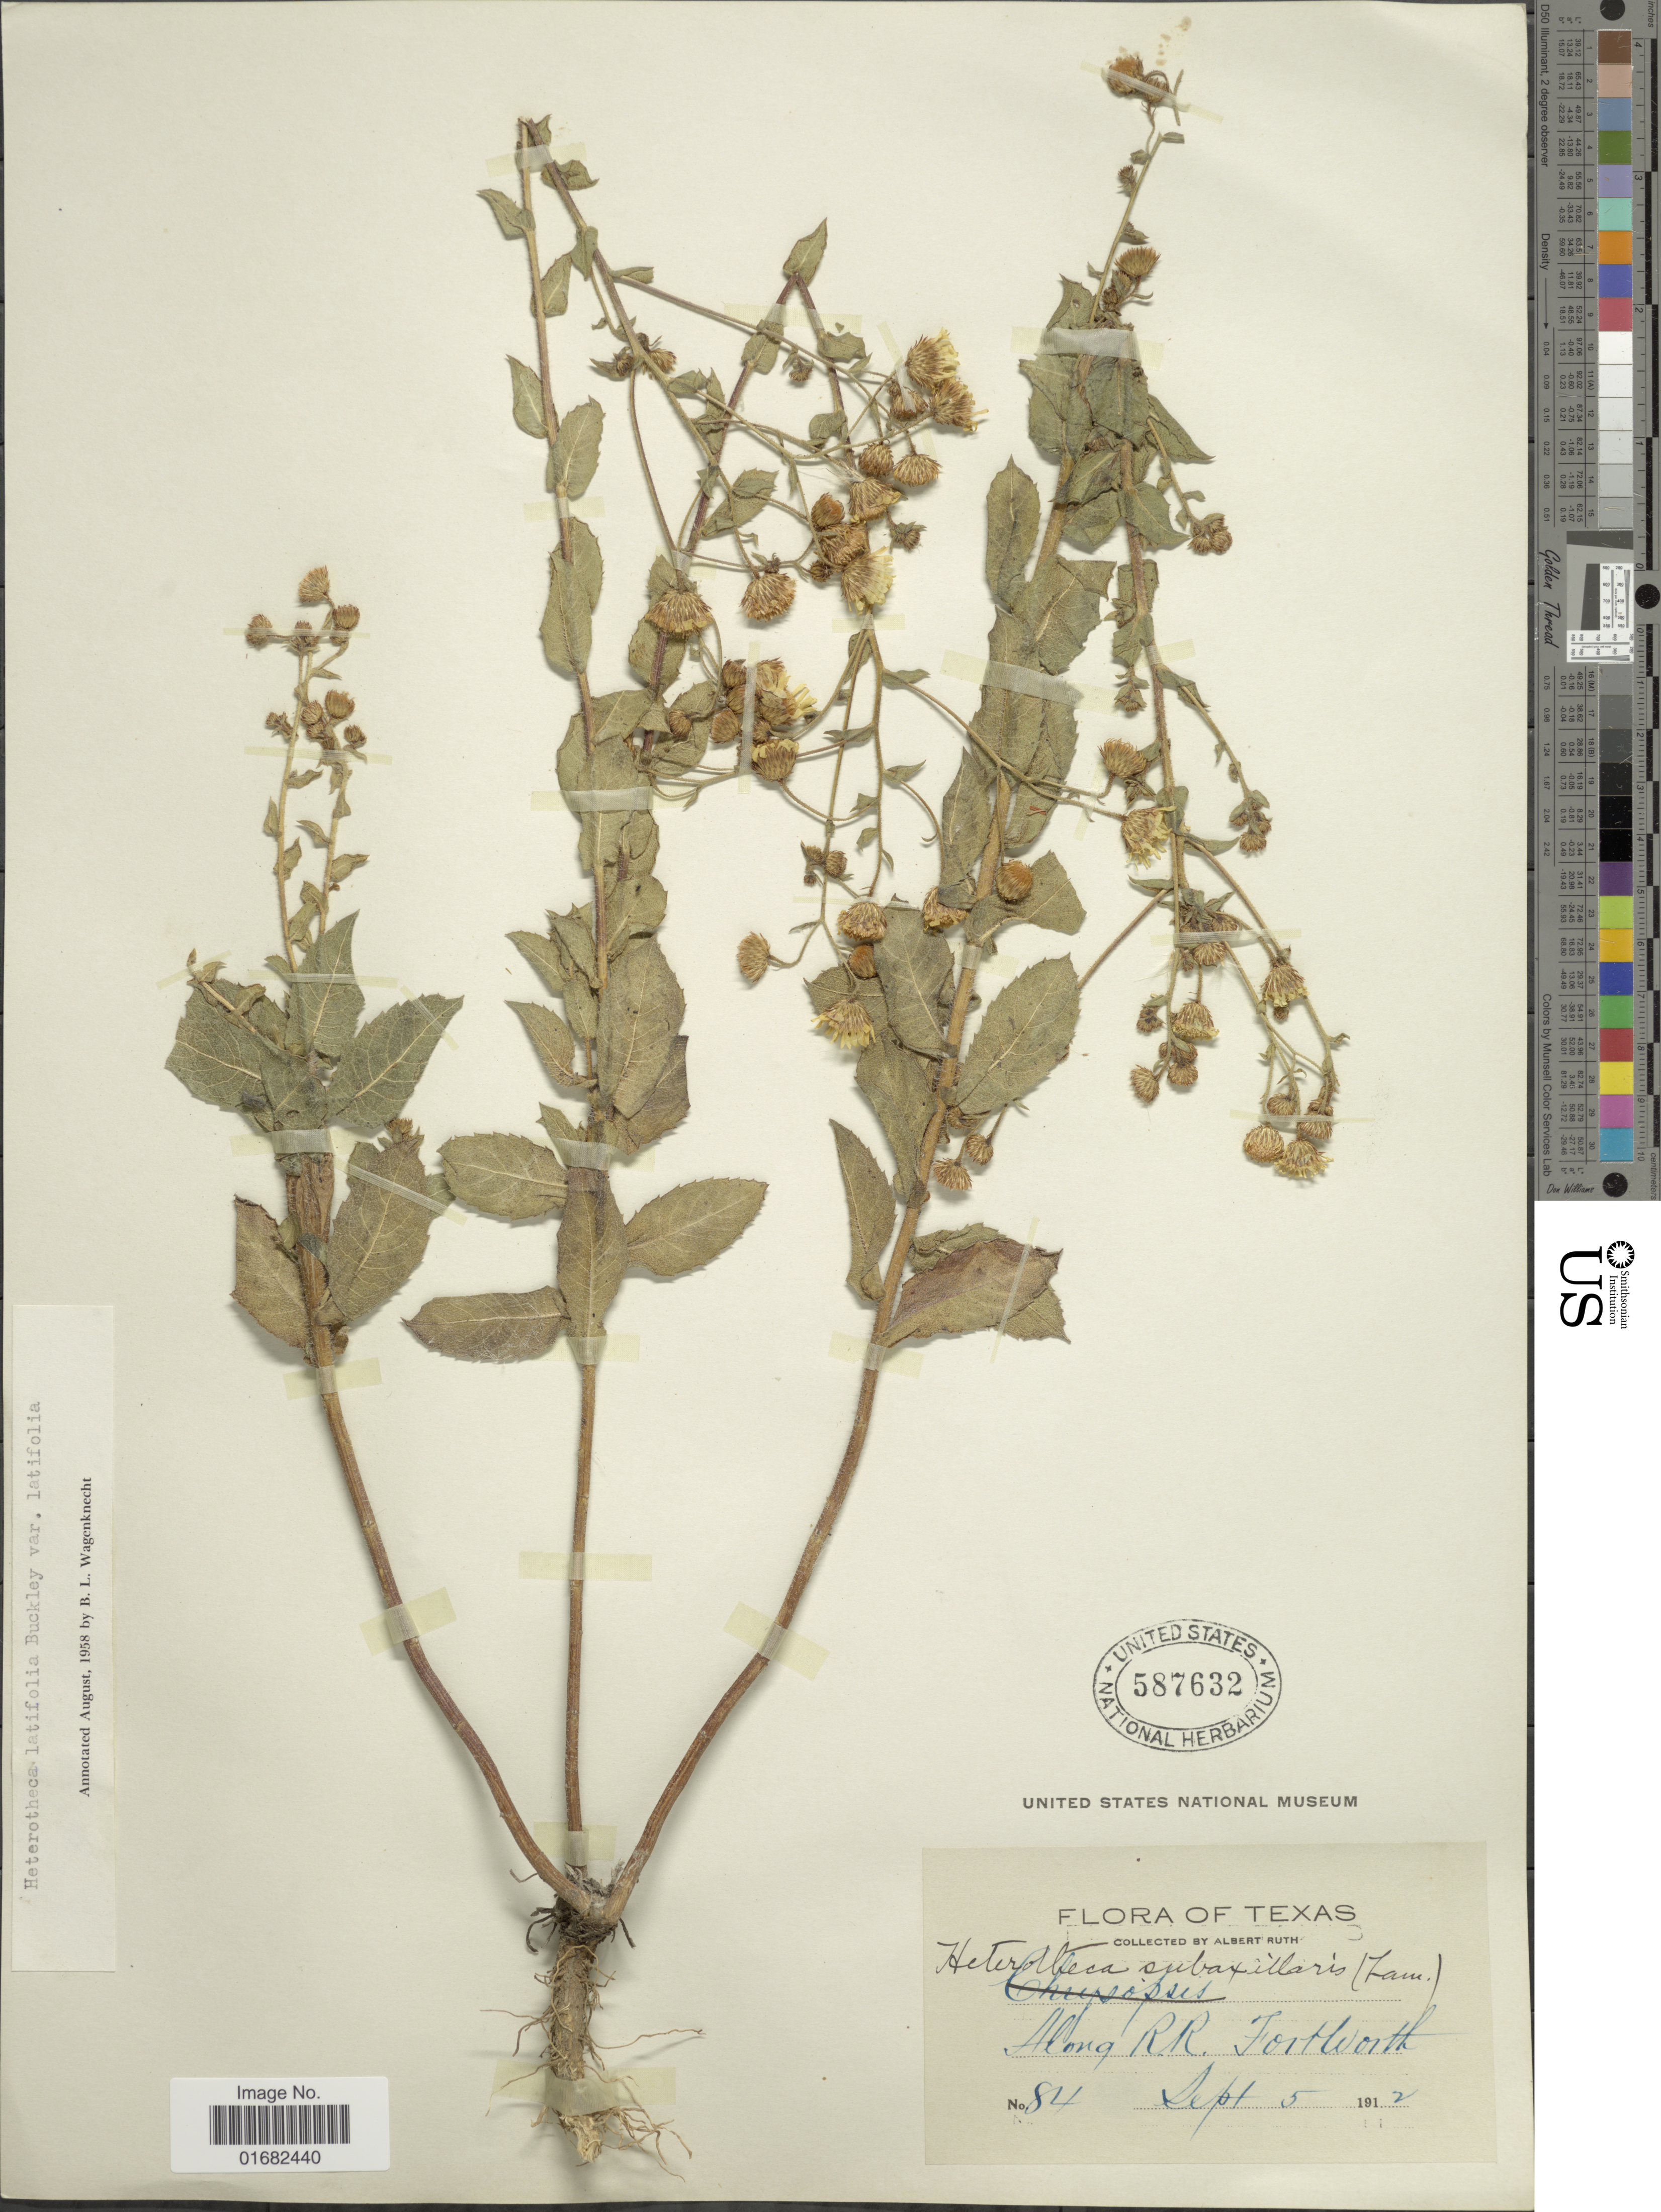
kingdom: Plantae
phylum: Tracheophyta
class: Magnoliopsida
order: Asterales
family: Asteraceae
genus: Heterotheca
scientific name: Heterotheca latifolia var. latifolia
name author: Buckley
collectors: A. Ruth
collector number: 84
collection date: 1912-09-05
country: United States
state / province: Texas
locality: Along R. R. Fort Worth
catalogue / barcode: US 587632